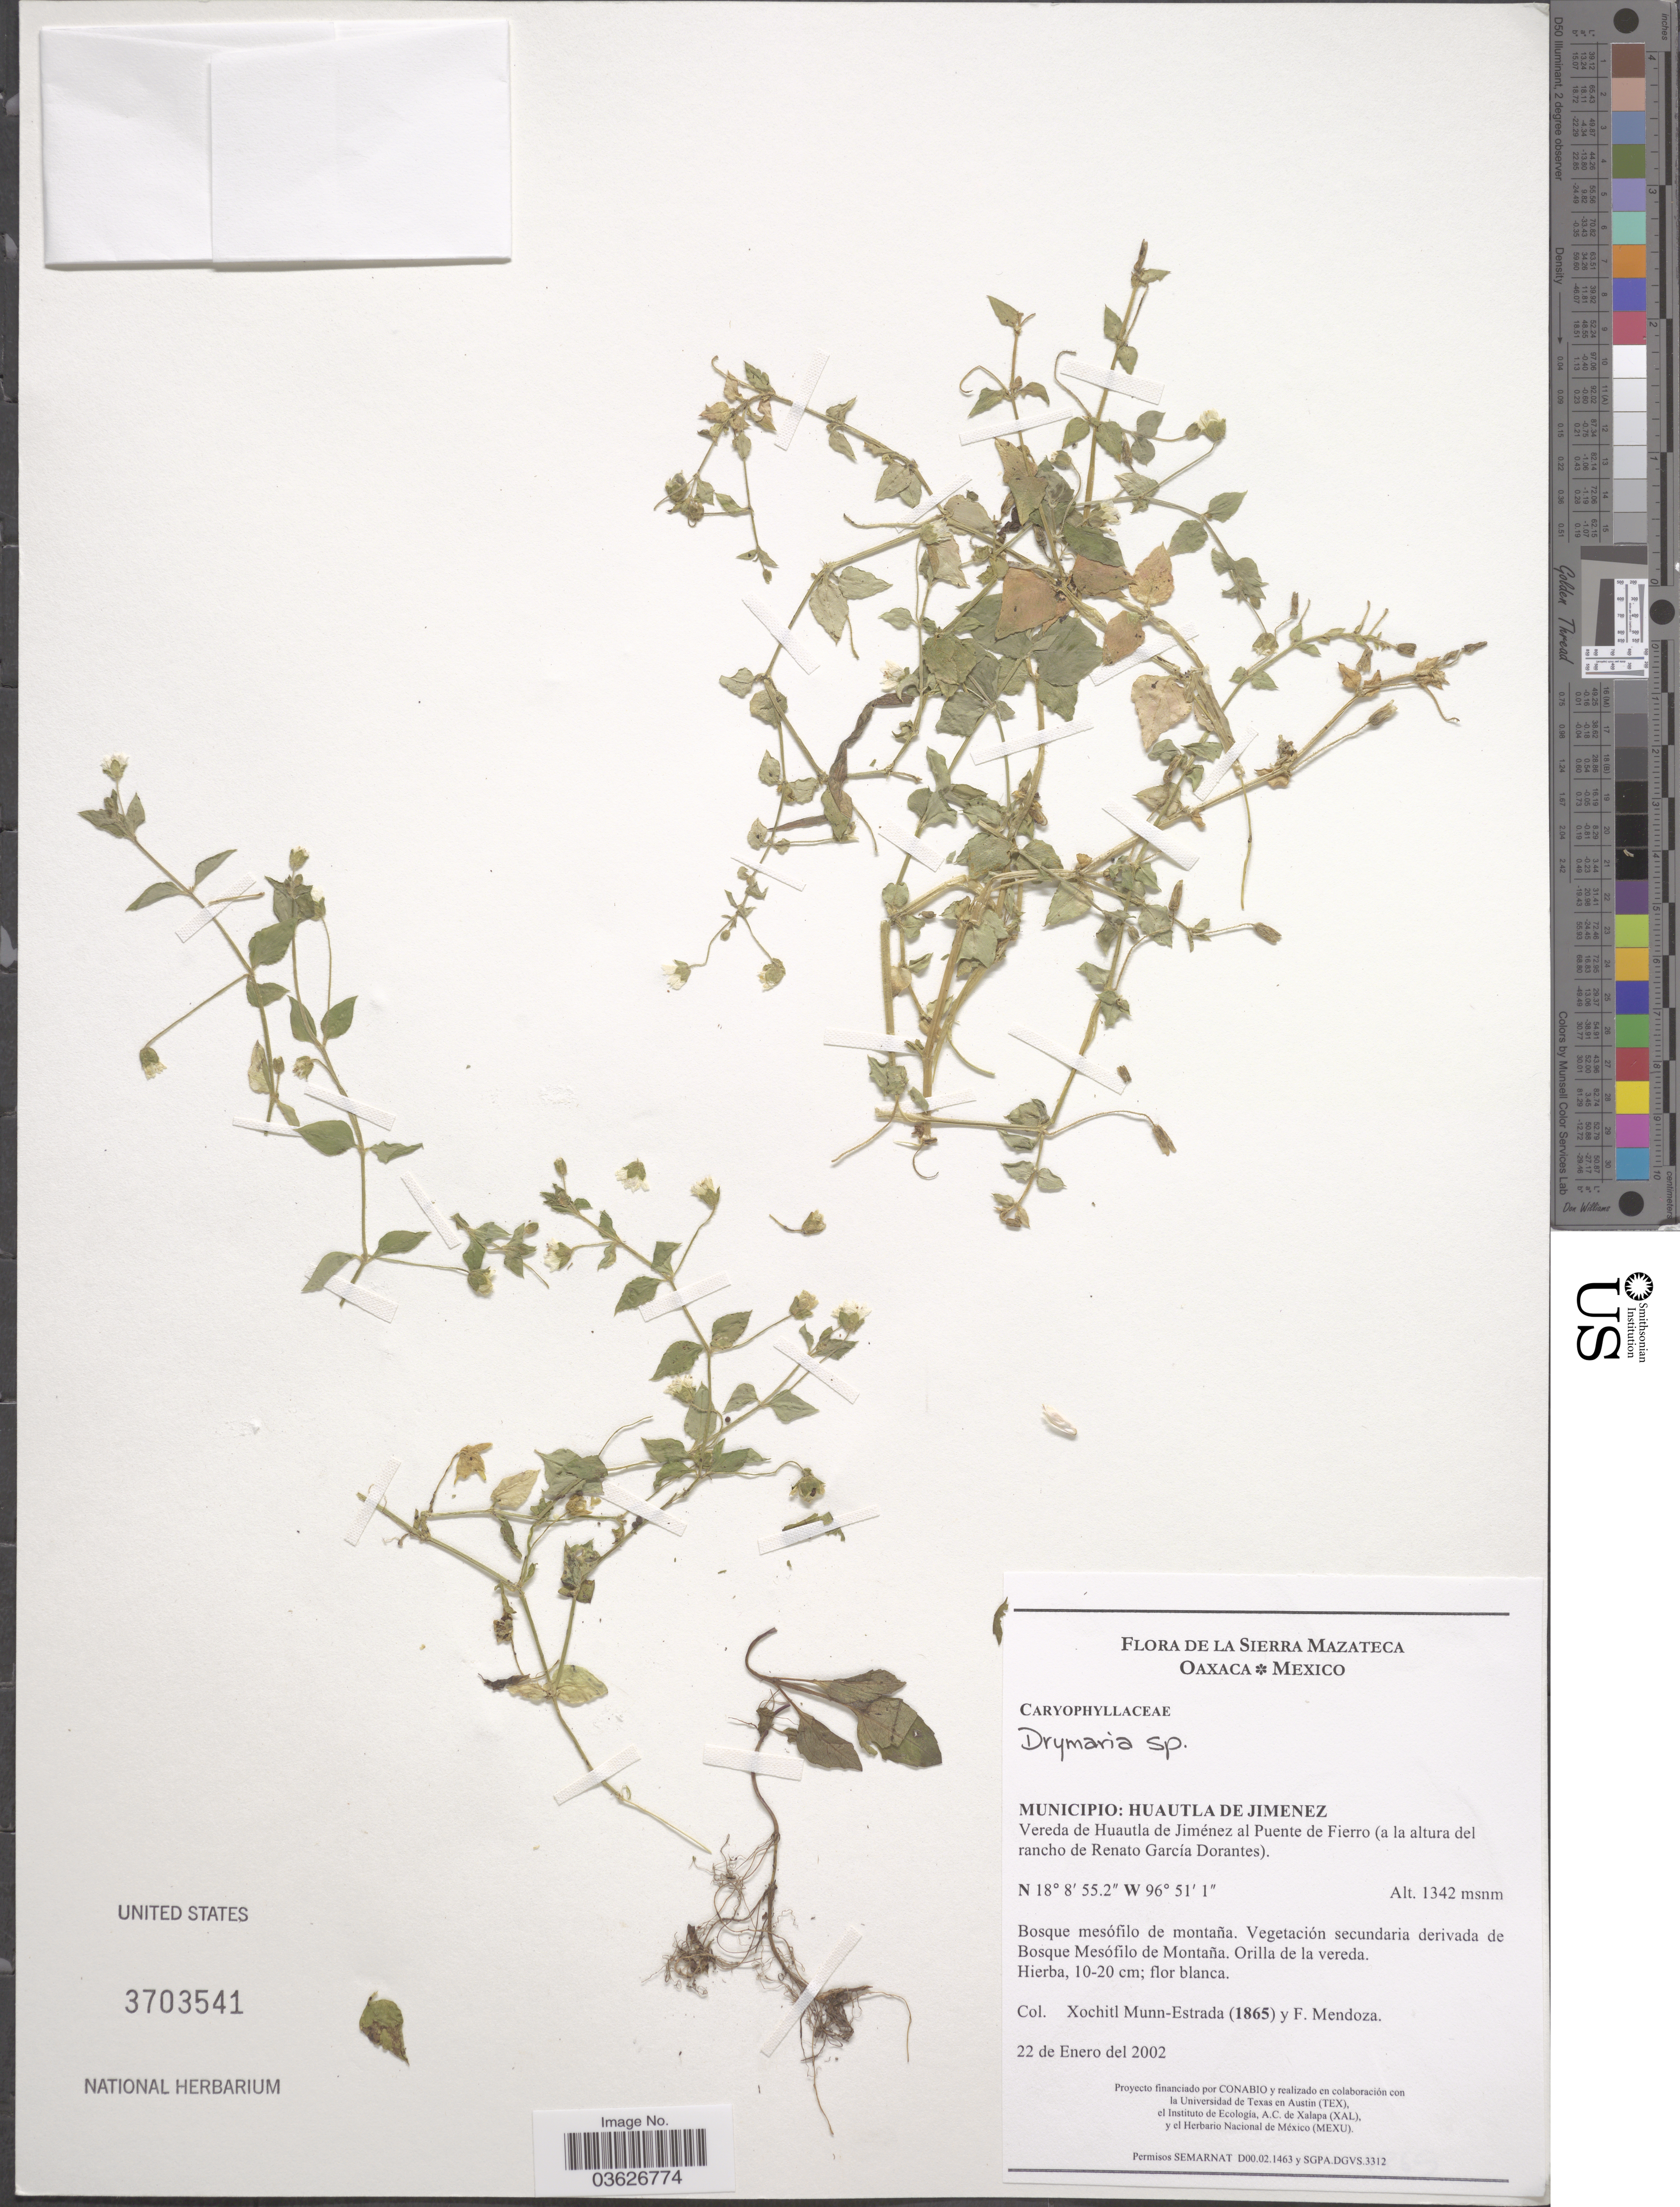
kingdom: Plantae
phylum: Tracheophyta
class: Magnoliopsida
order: Caryophyllales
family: Caryophyllaceae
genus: Drymaria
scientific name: Drymaria sp.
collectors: X. Munn-Estrada & F. Mendoza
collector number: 1865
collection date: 2002-01-22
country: Mexico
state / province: Oaxaca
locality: La Sierra Mazateca. Municipio: Huautla de Jimenez. Vereda de Huautla de Jiménez al Puente de Fierro (a la altura del rancho de Renato García Dorantes).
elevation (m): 1342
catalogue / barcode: US 3703541